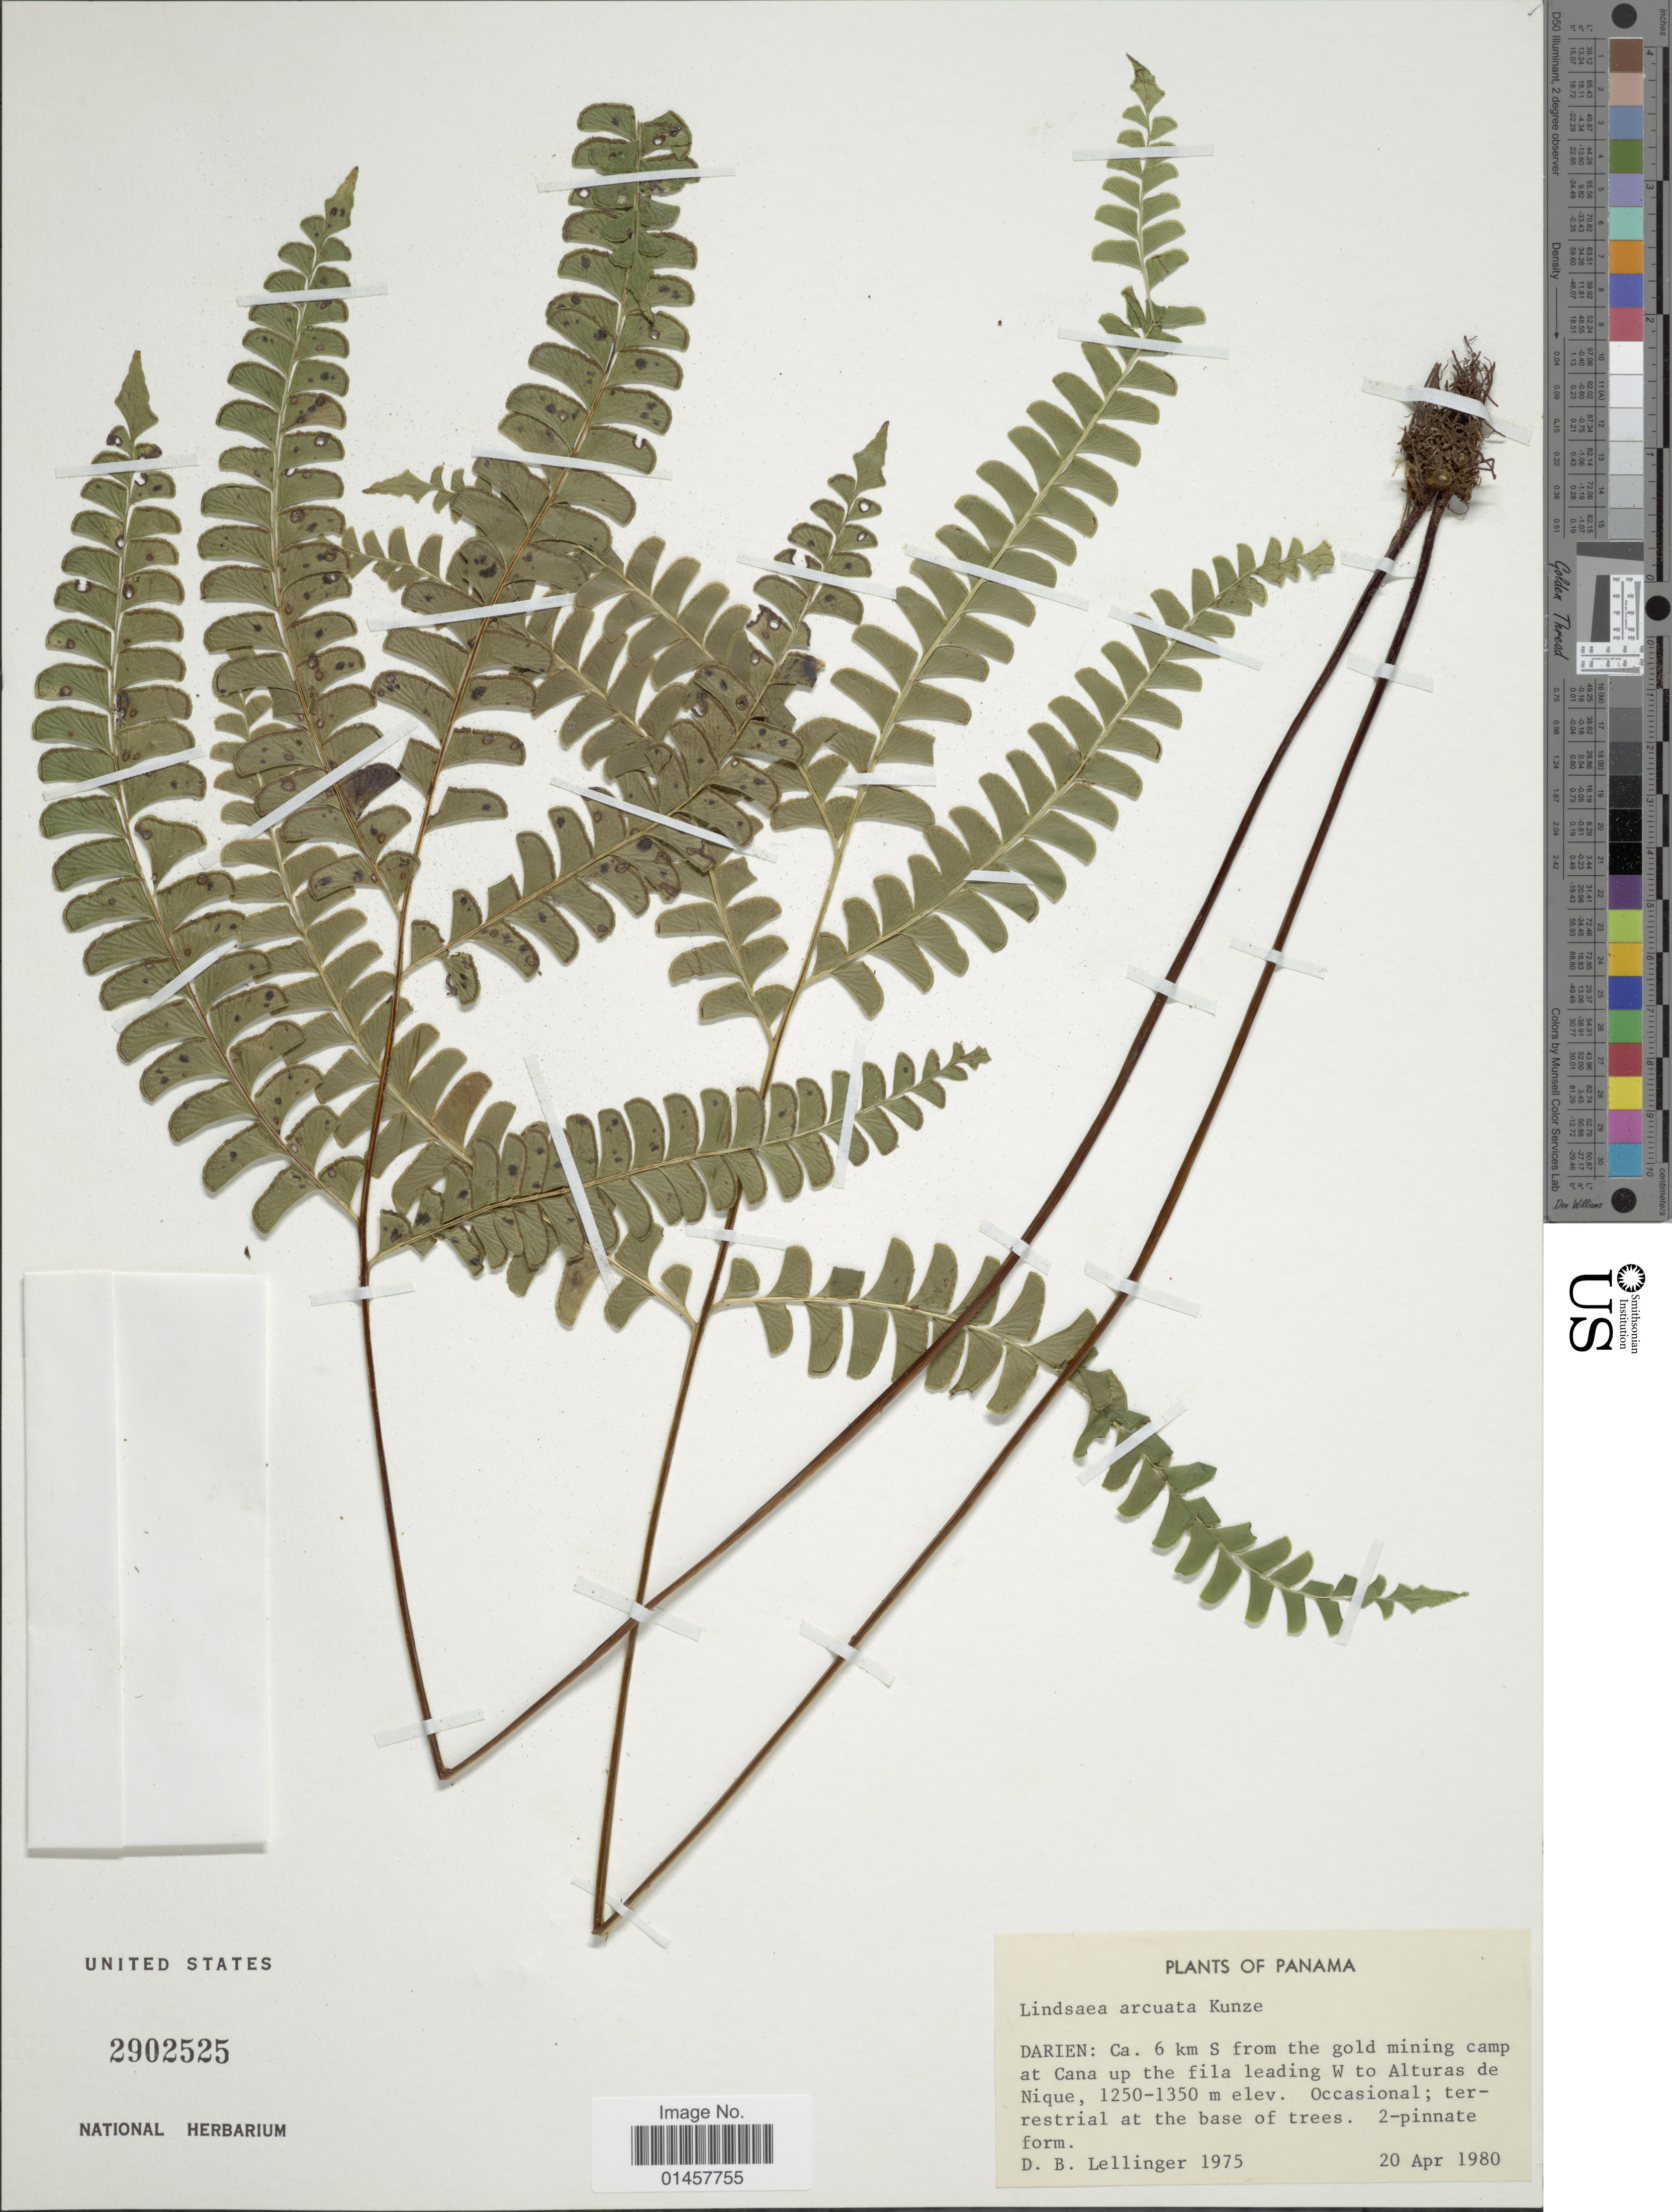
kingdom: Plantae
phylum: Tracheophyta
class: Polypodiopsida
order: Polypodiales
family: Lindsaeaceae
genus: Lindsaea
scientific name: Lindsaea arcuata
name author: Kunze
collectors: D. B. Lellinger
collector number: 1975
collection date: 1980-04-20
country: Panama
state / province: Darién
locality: Darien: Ca. 6km S from the gold mining camp at Cana up the fila leading W to Alturas de Nique,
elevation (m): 1250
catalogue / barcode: US 2902525